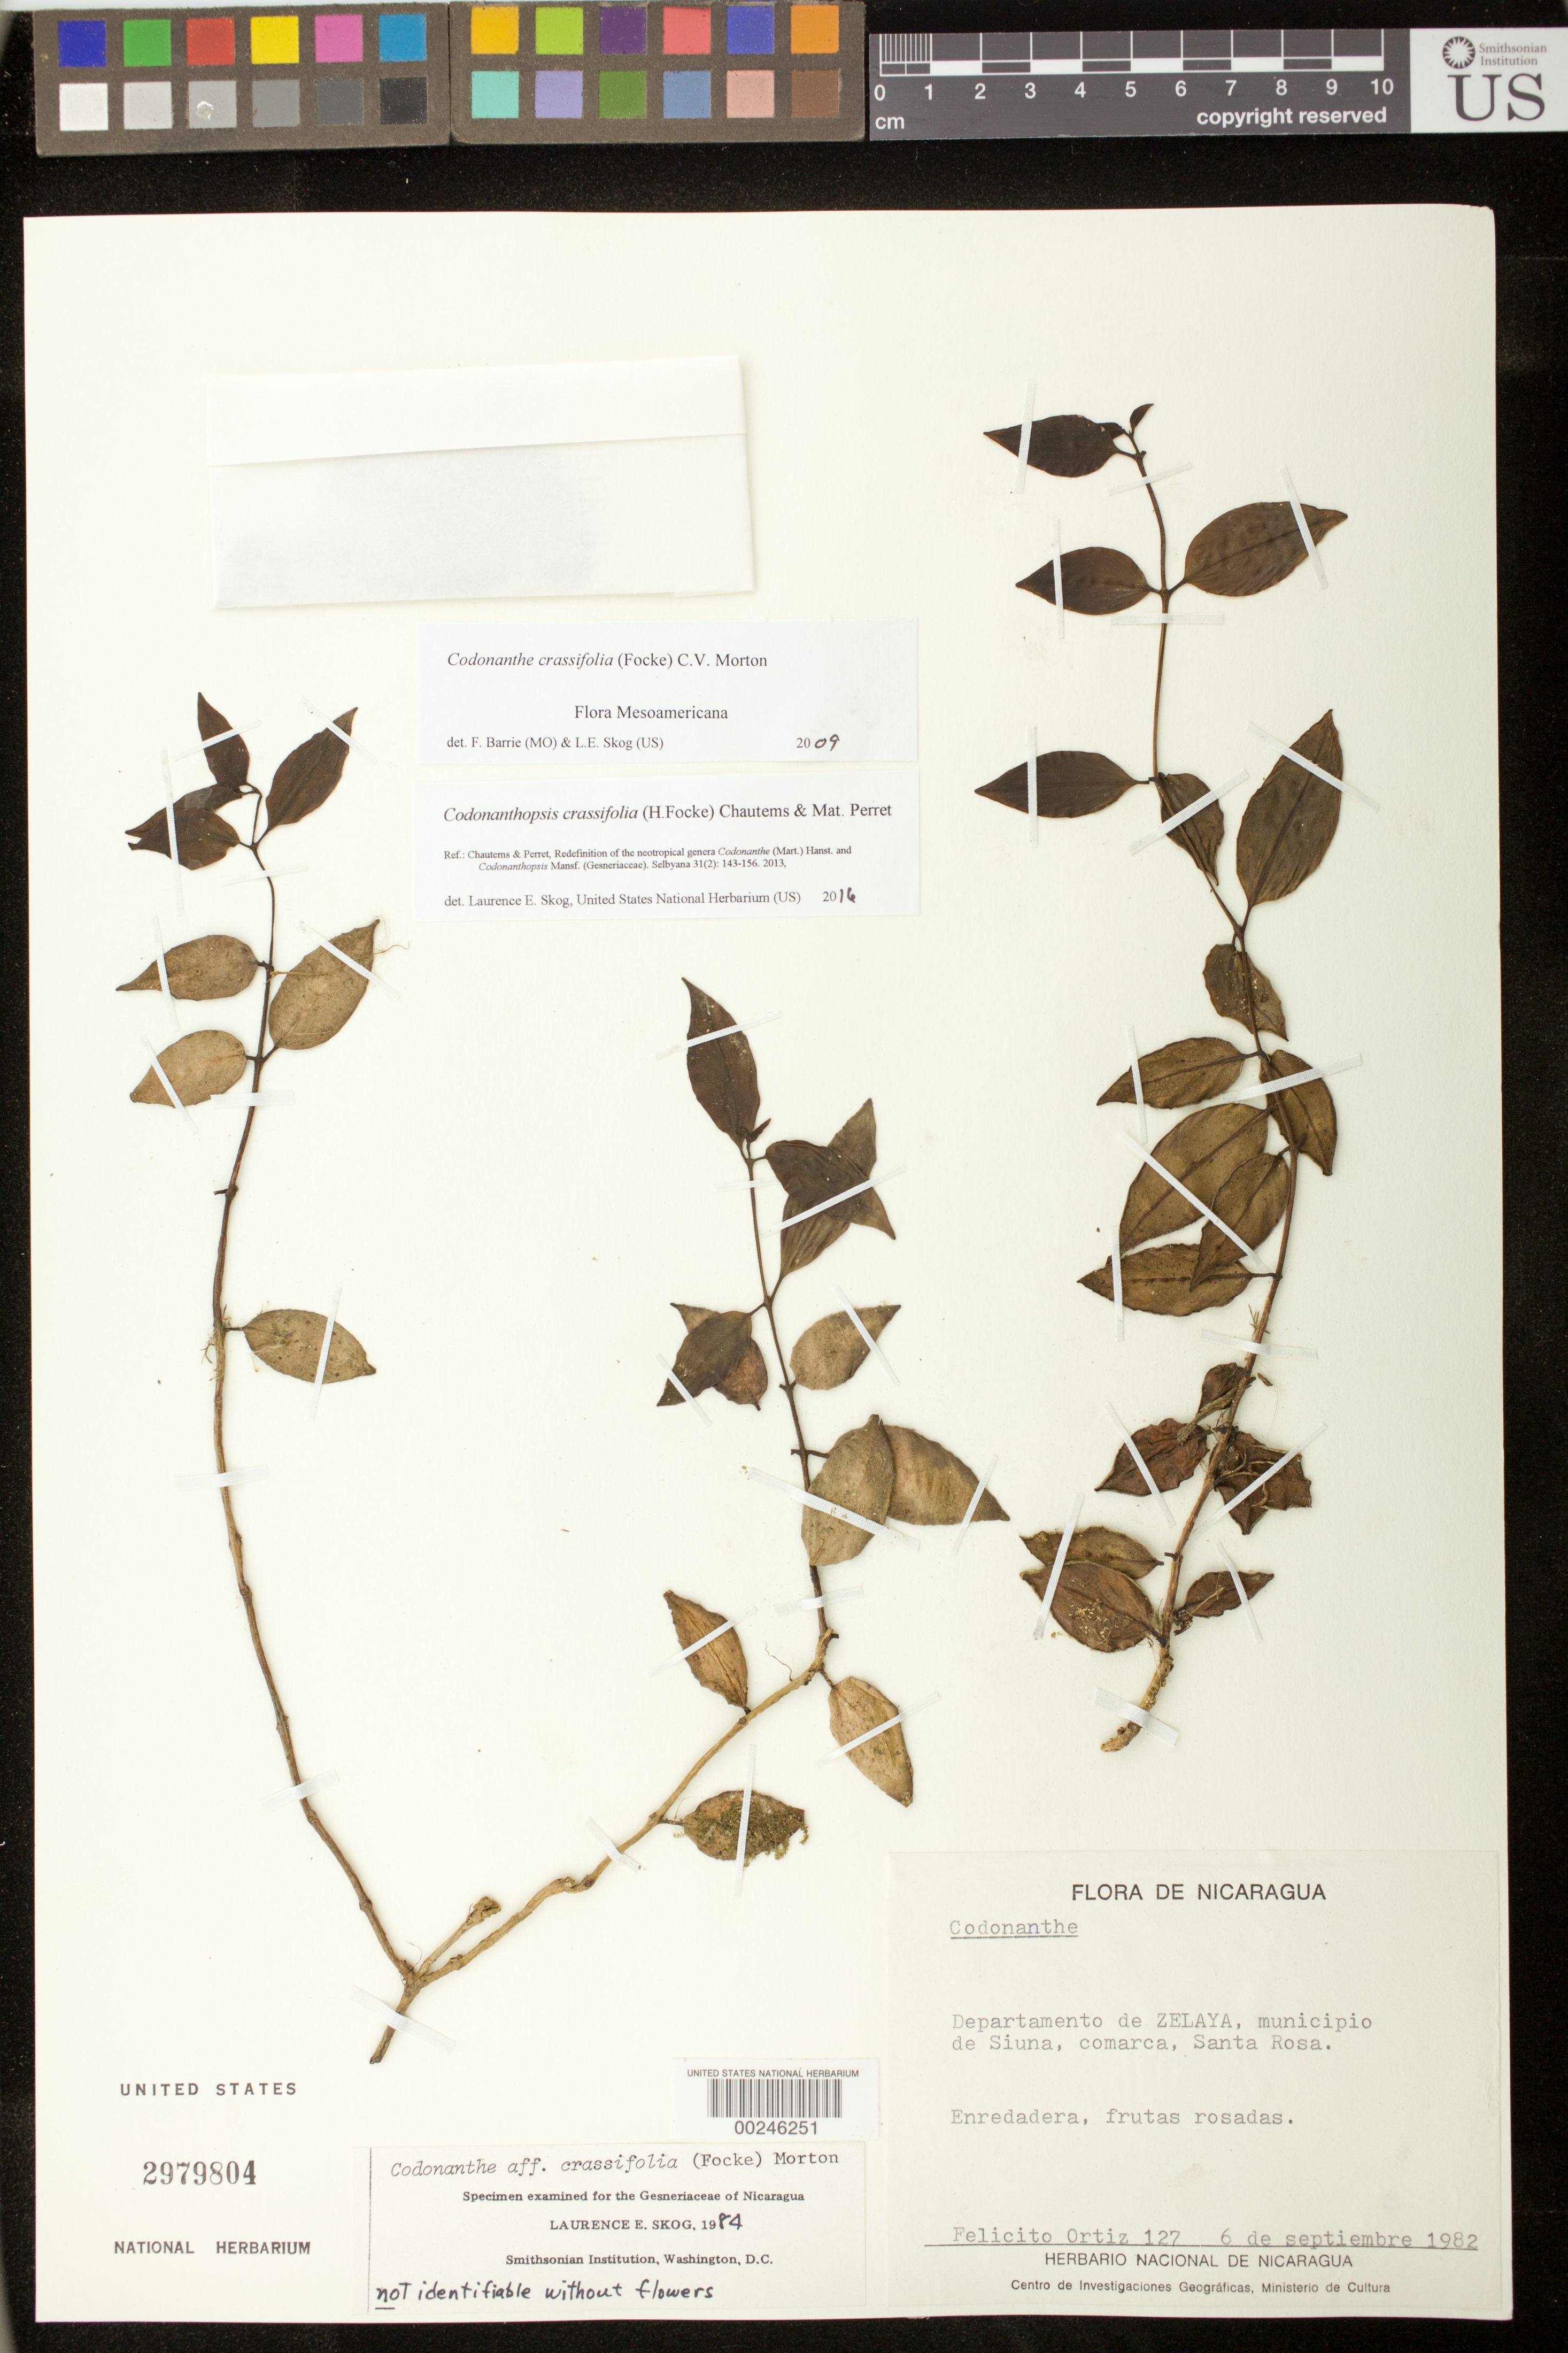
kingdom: Plantae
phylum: Tracheophyta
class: Magnoliopsida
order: Lamiales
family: Gesneriaceae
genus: Codonanthopsis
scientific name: Codonanthopsis crassifolia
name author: (H. Focke) Chautems & Mat.Perret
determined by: Skog, Laurence E.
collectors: F. Ortiz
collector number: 127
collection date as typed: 06 Sep 1982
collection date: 1982-09-06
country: Nicaragua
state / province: Atlántico Norte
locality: Mun. of Siuna, Comarca, Santa Rosa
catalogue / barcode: US 2979804